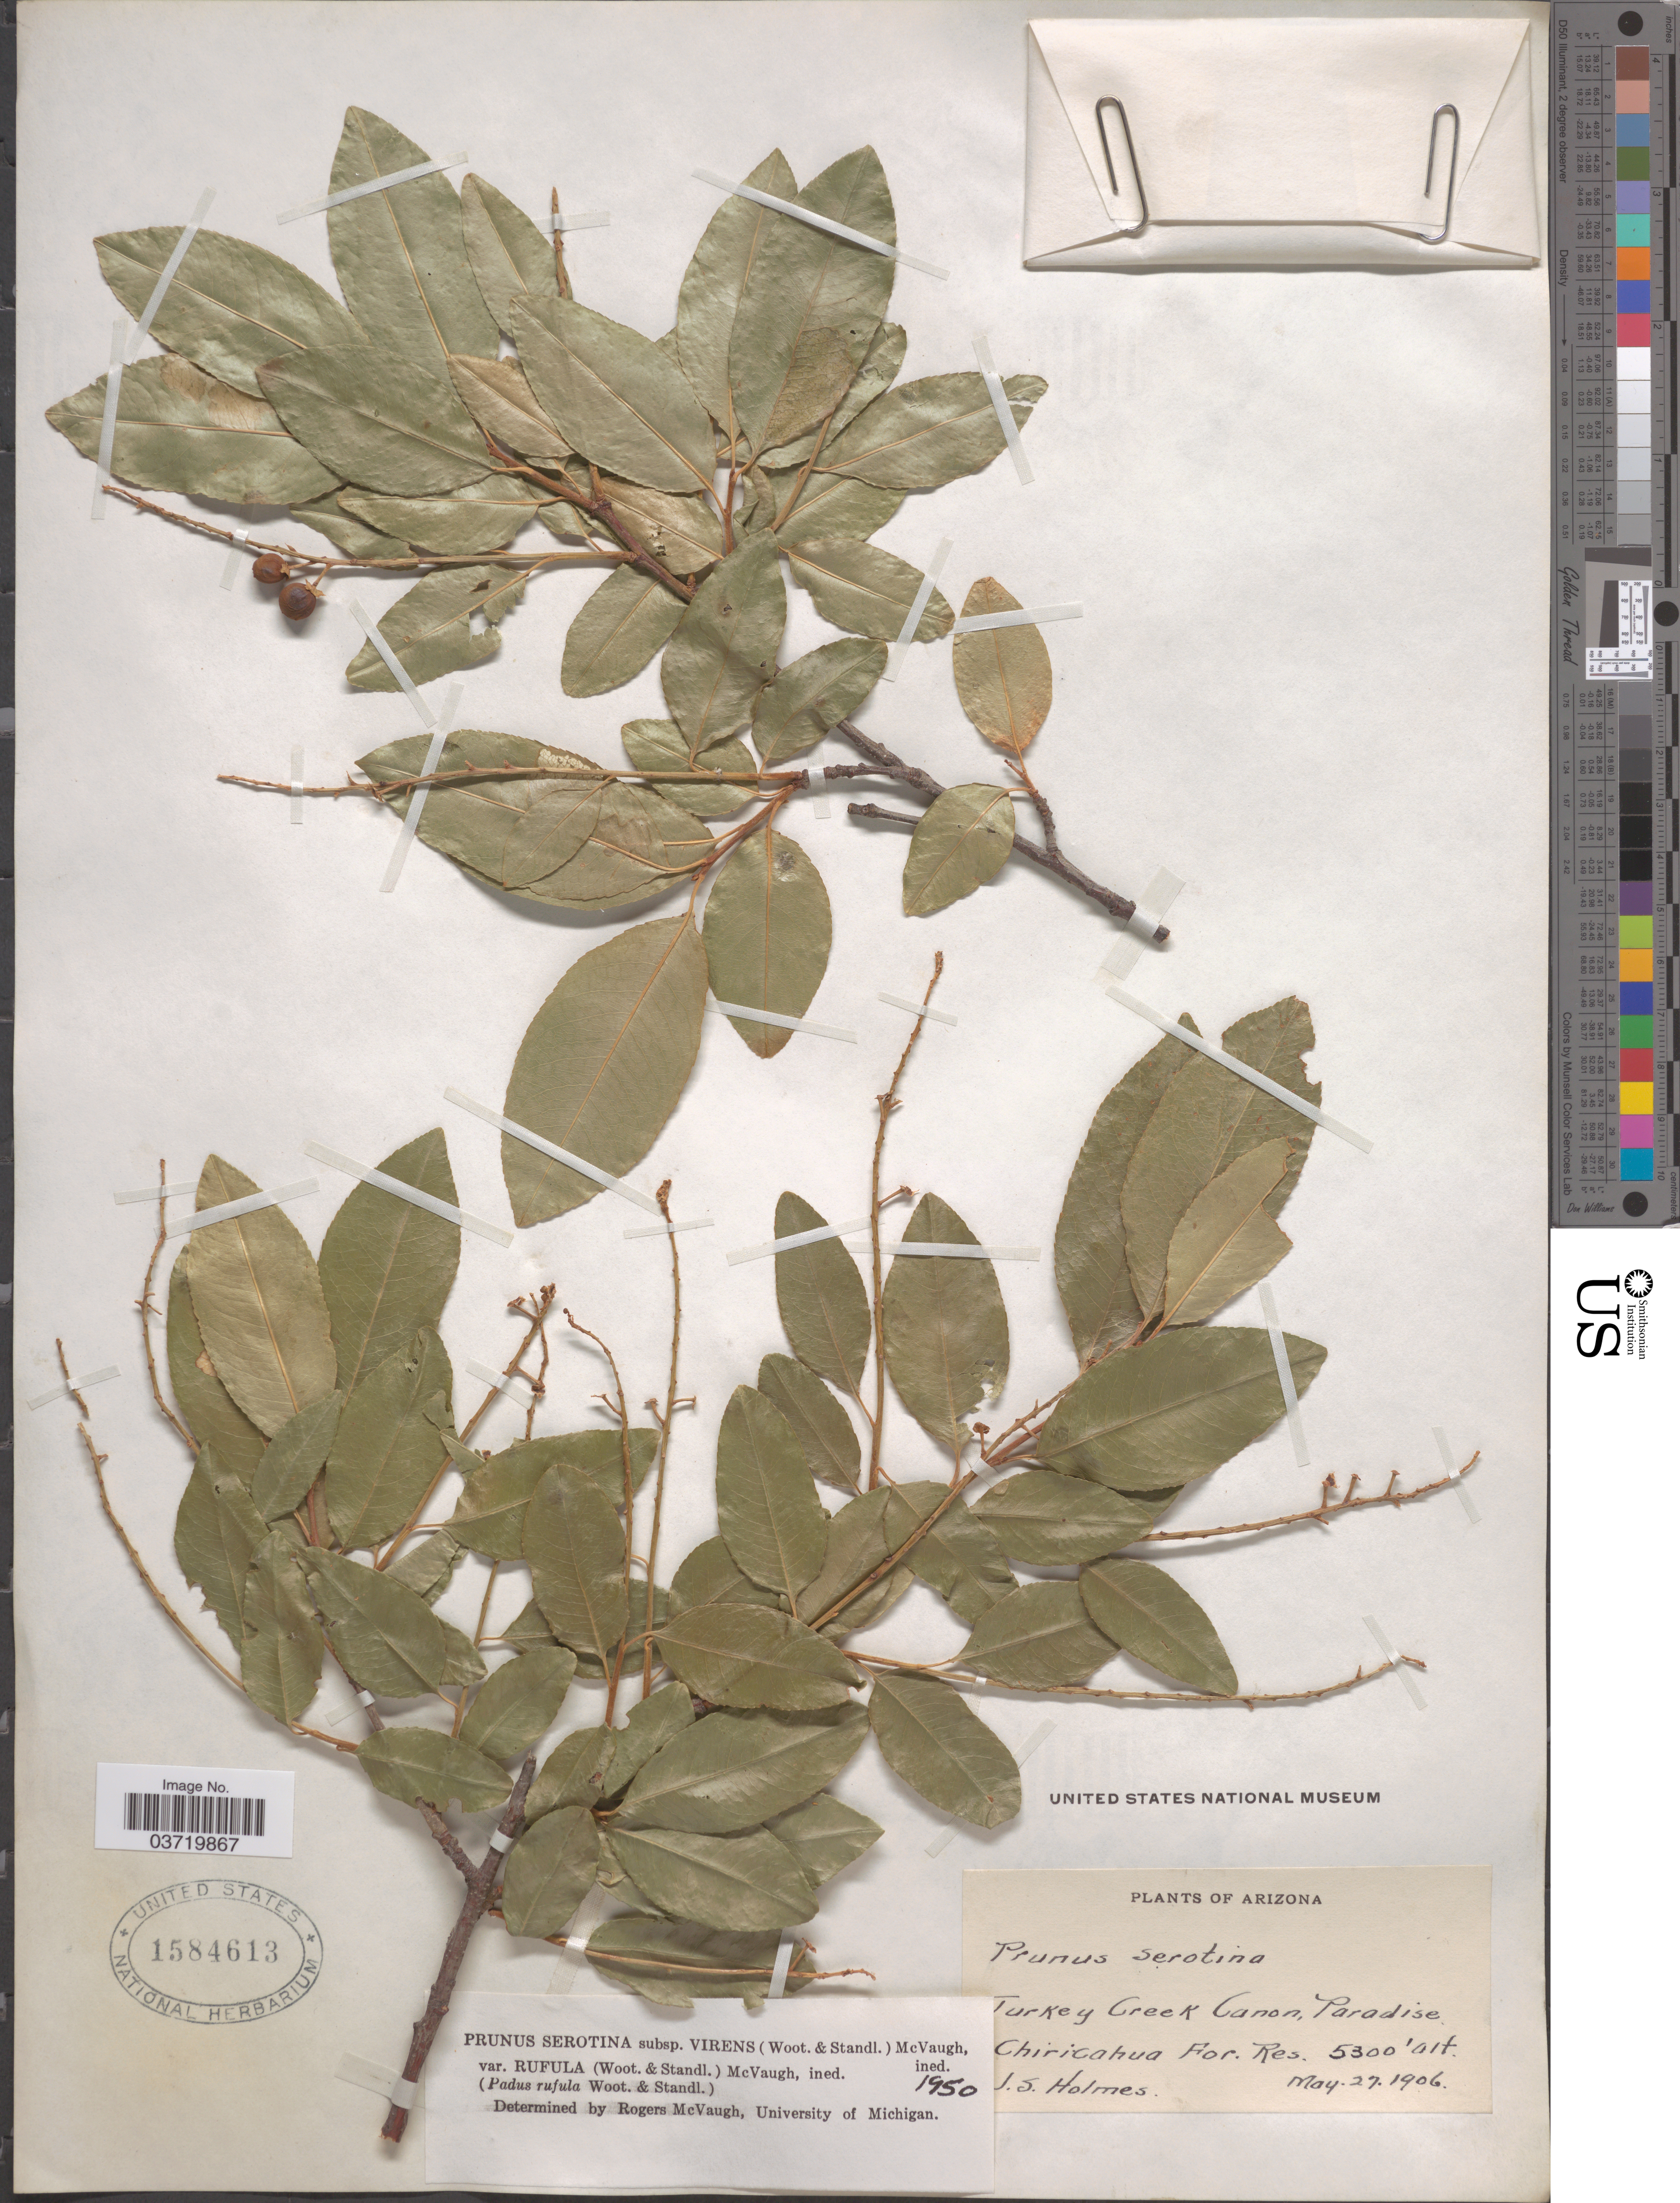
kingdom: Plantae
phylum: Tracheophyta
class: Magnoliopsida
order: Rosales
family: Rosaceae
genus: Prunus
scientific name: Prunus serotina var. rufula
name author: (Wooton & Standl.) McVaugh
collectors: J. Holmes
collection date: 1906-05-27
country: United States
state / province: Arizona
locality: Turkey Creek Canon, Paradise. Chiricahua For. Res.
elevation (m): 1615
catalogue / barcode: US 1584613